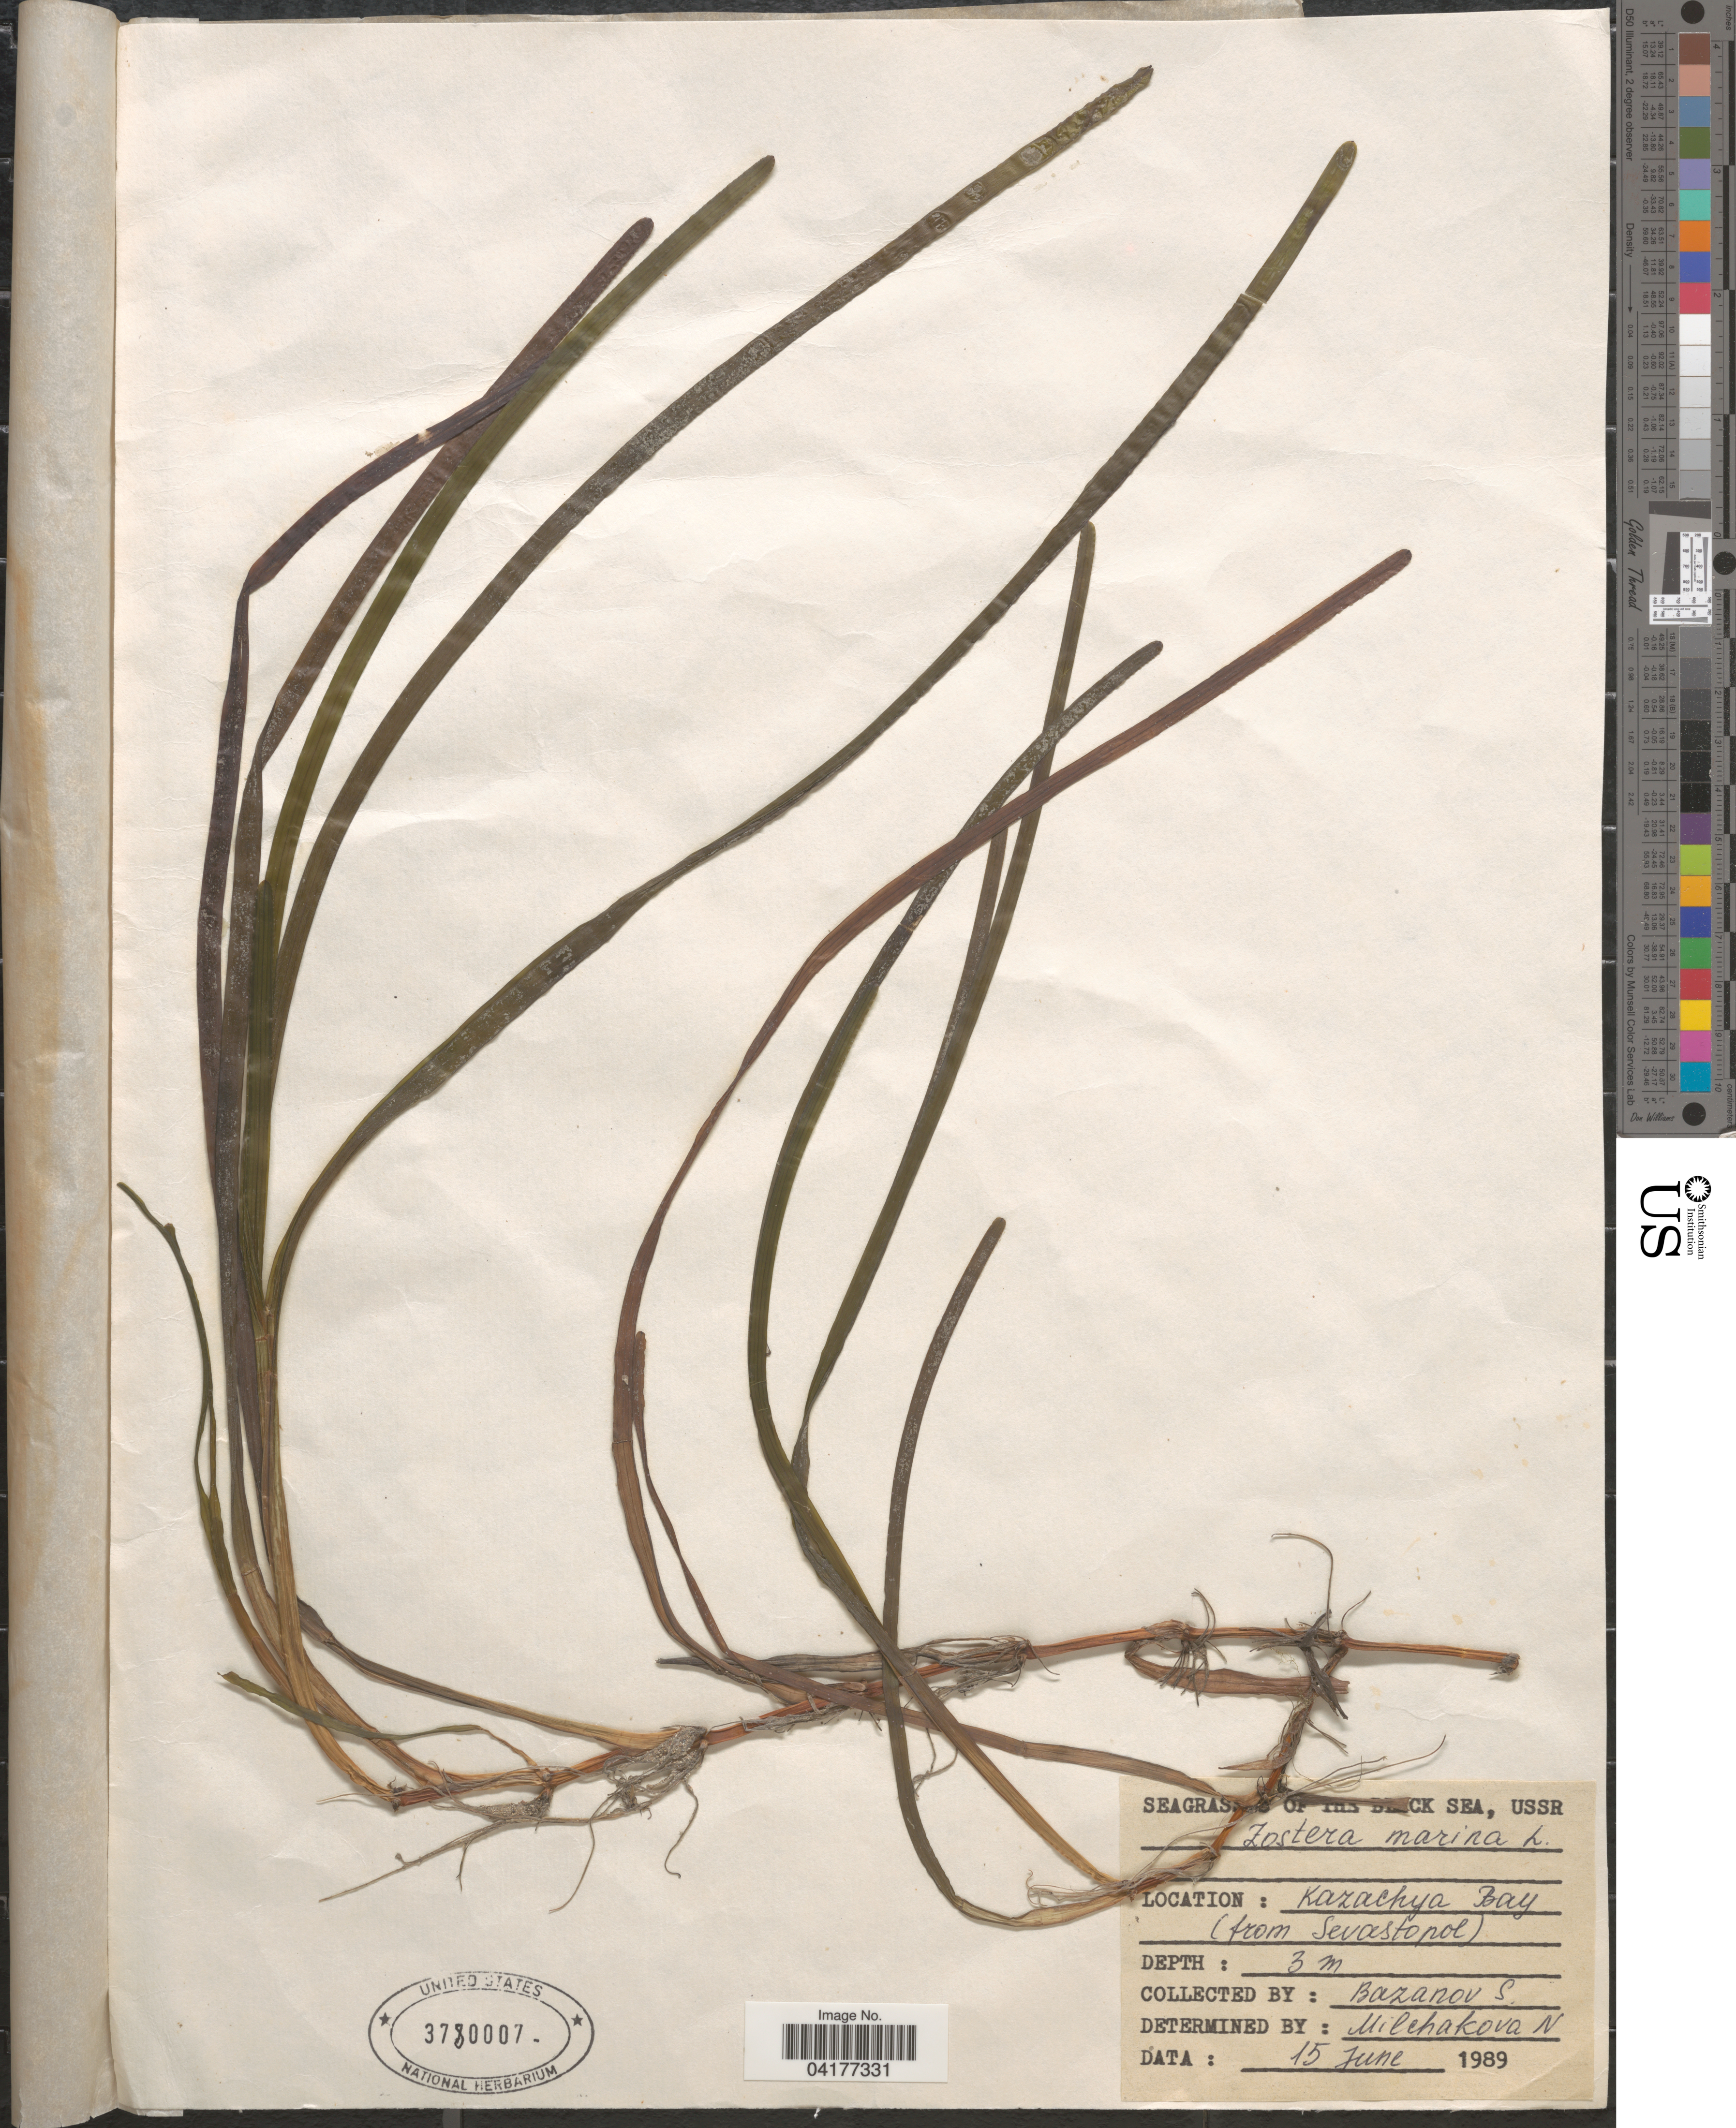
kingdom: Plantae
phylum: Tracheophyta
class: Liliopsida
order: Alismatales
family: Zosteraceae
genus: Zostera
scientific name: Zostera marina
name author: L.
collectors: S. Bazanov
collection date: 1989-06-15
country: Ukraine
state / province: Sevastopol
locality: Black Sea. Kazachya Bay (from Sevastopol).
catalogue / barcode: US 3780007